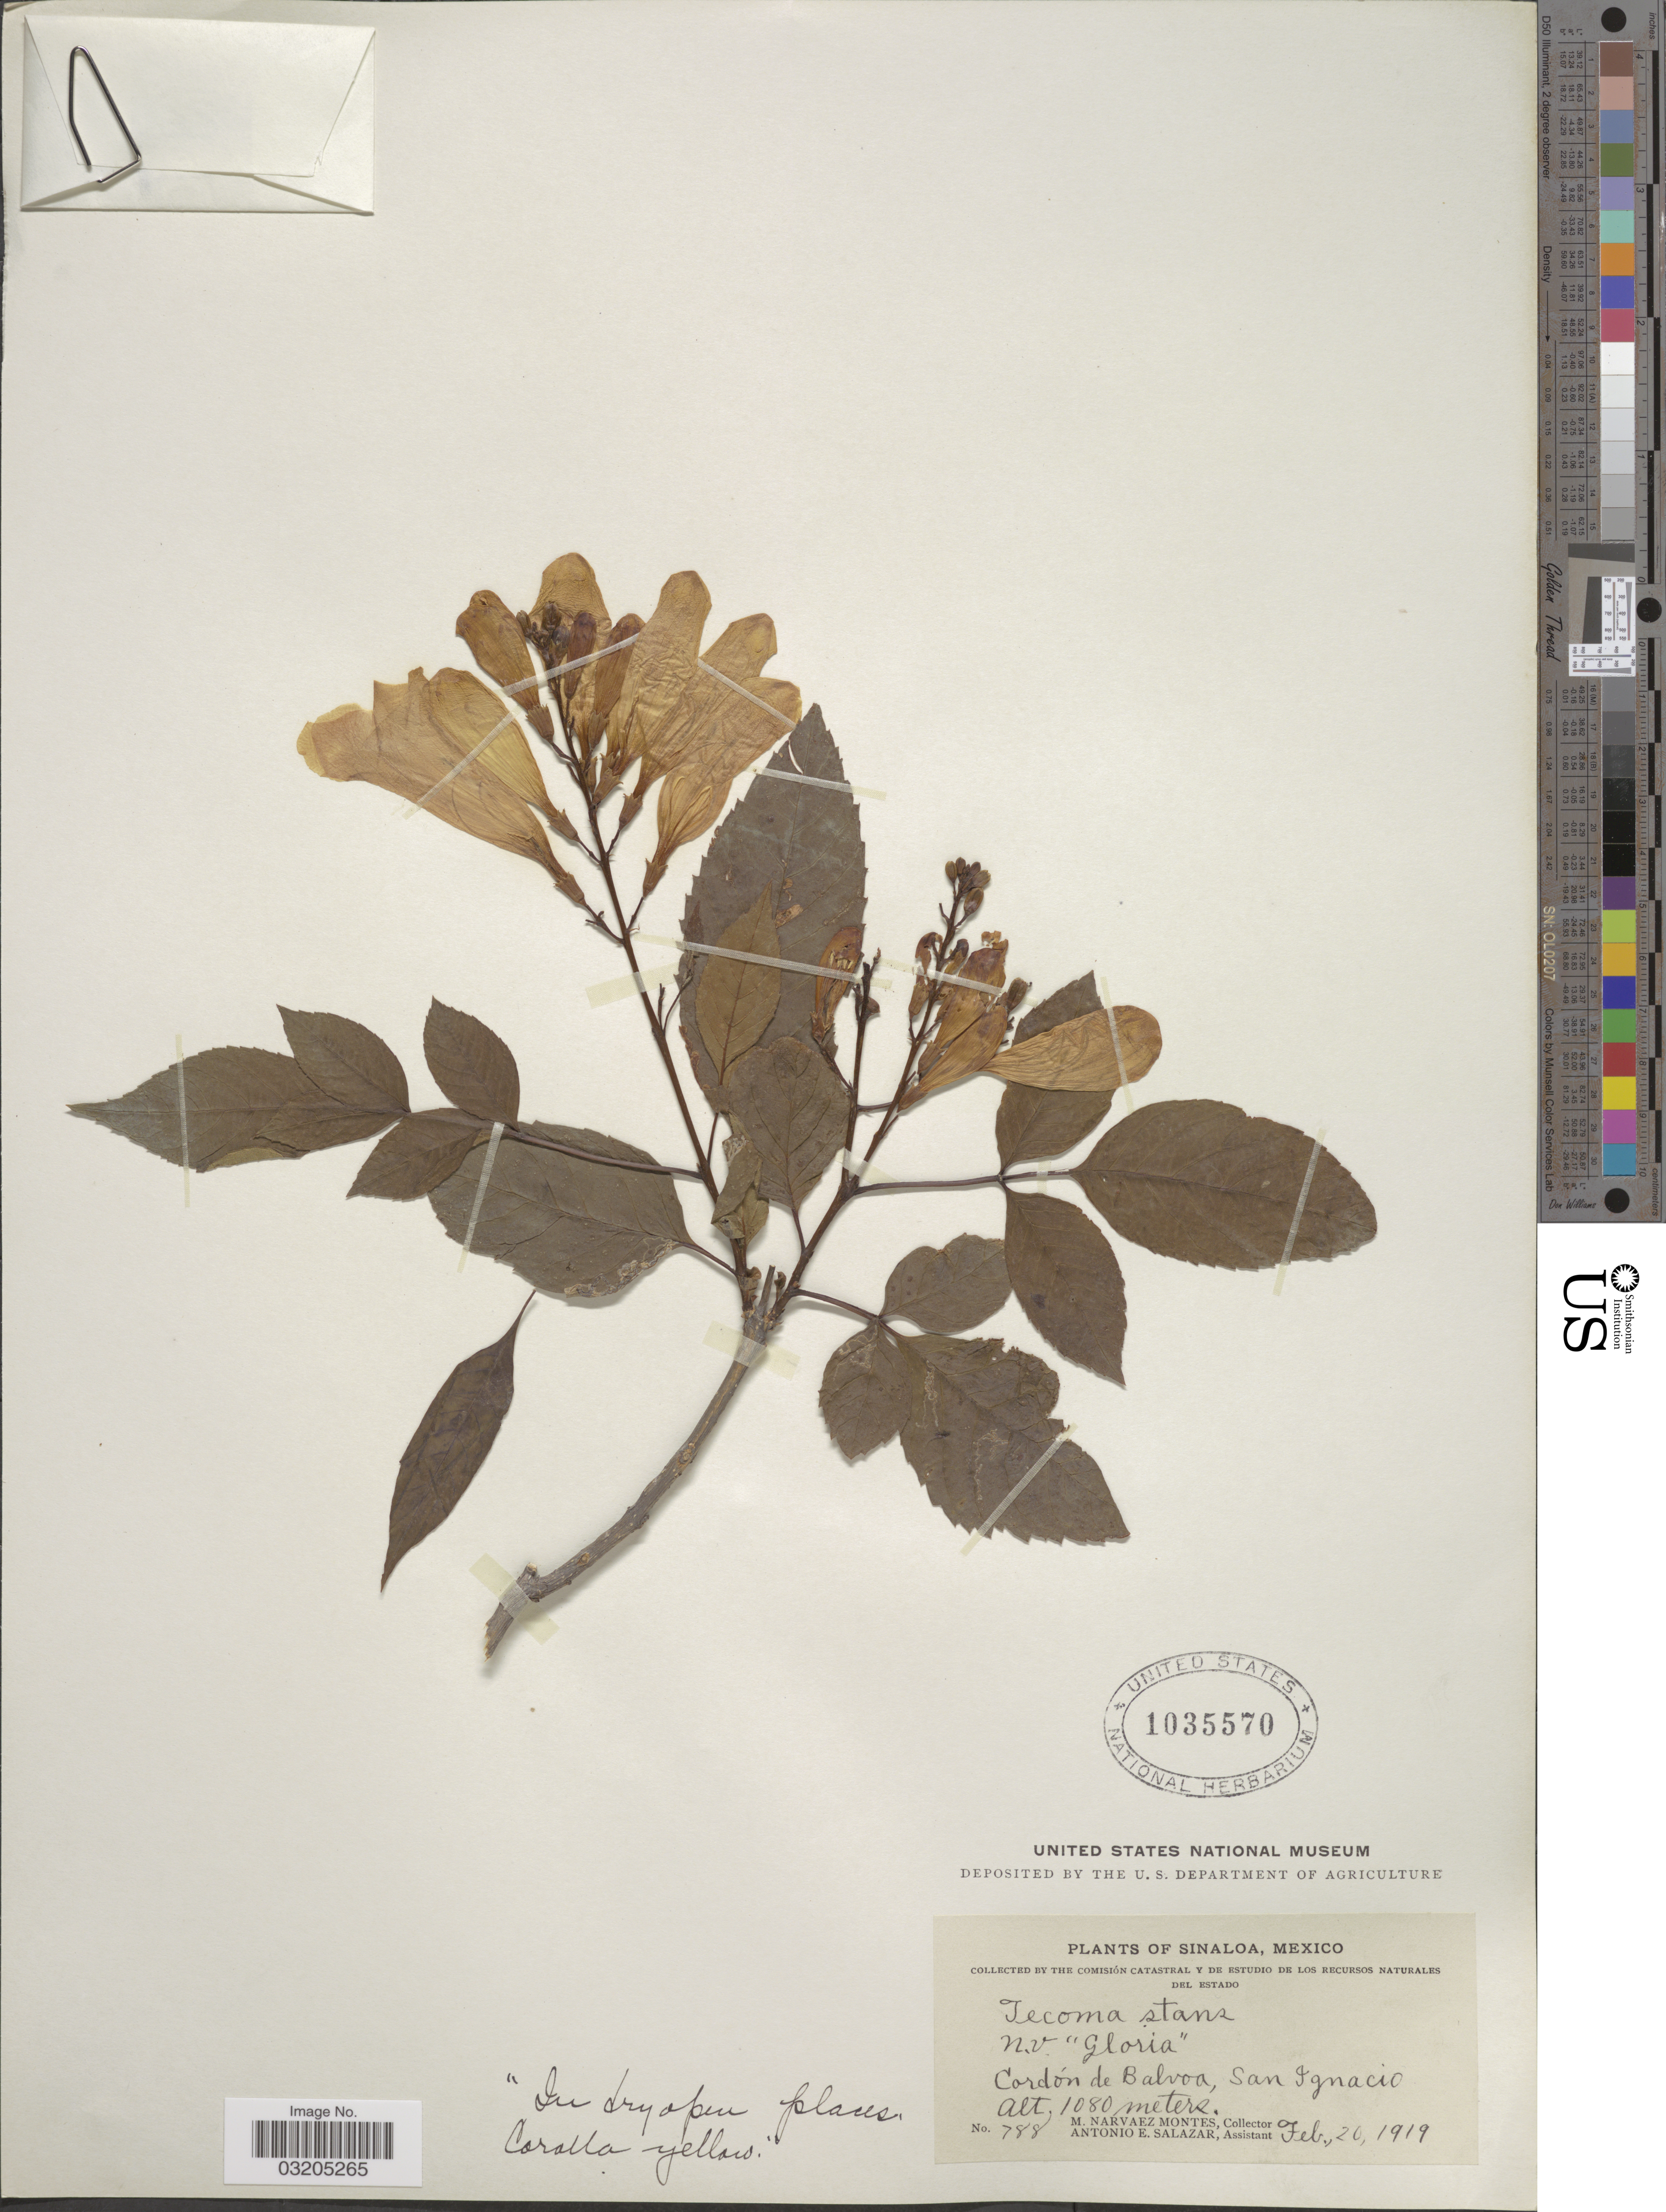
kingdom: Plantae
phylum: Tracheophyta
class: Magnoliopsida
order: Lamiales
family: Bignoniaceae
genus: Tecoma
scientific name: Tecoma stans var. stans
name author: (L.) Juss. ex Kunth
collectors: M. Narvaez-Montes & A. E. Salazar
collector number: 788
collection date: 1919-02-20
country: Mexico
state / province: Sinaloa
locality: Cordón de Balvoa, San Ignacio.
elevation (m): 1080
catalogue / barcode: US 1035570